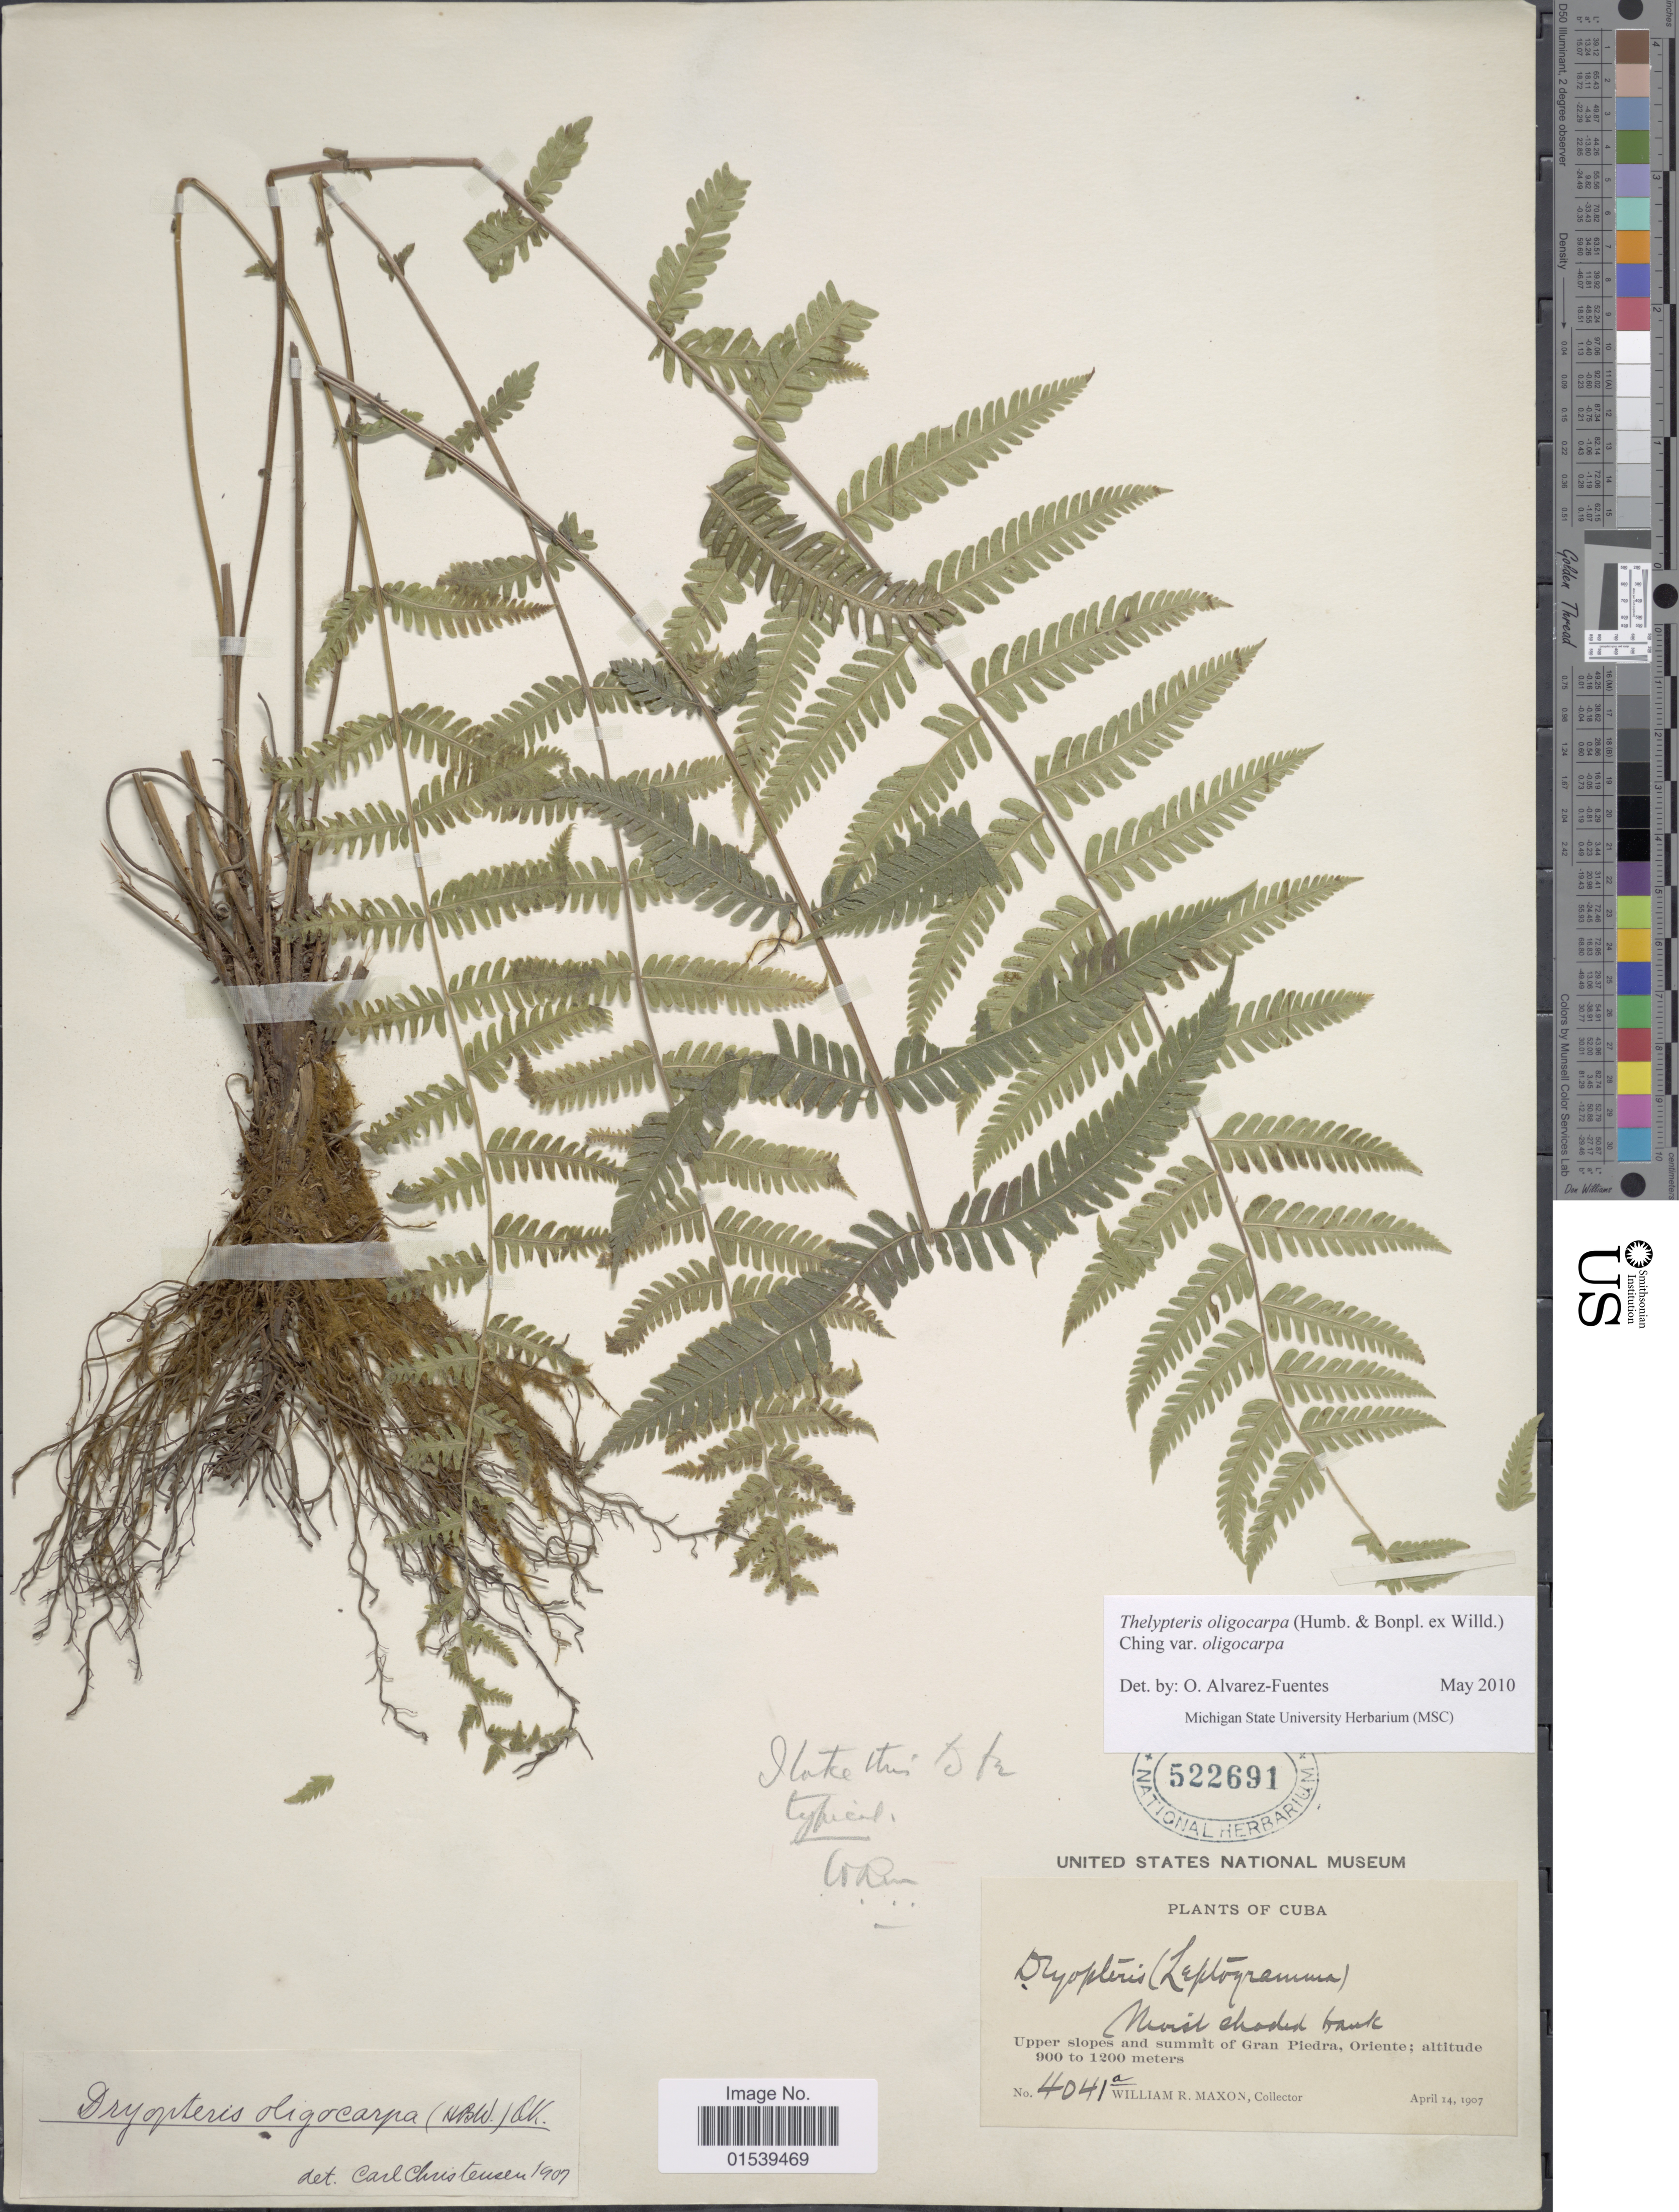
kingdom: Plantae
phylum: Tracheophyta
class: Polypodiopsida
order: Polypodiales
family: Thelypteridaceae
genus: Amauropelta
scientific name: Amauropelta oligocarpa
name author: (Humb. & Bonpl. ex Willd.) Pic. Serm.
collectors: W. R. Maxon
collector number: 4041a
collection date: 1907-04-14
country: Cuba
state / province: Oriente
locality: Upper slopes and summit of Gran Piedra, Oriente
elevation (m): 900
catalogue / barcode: US 522691